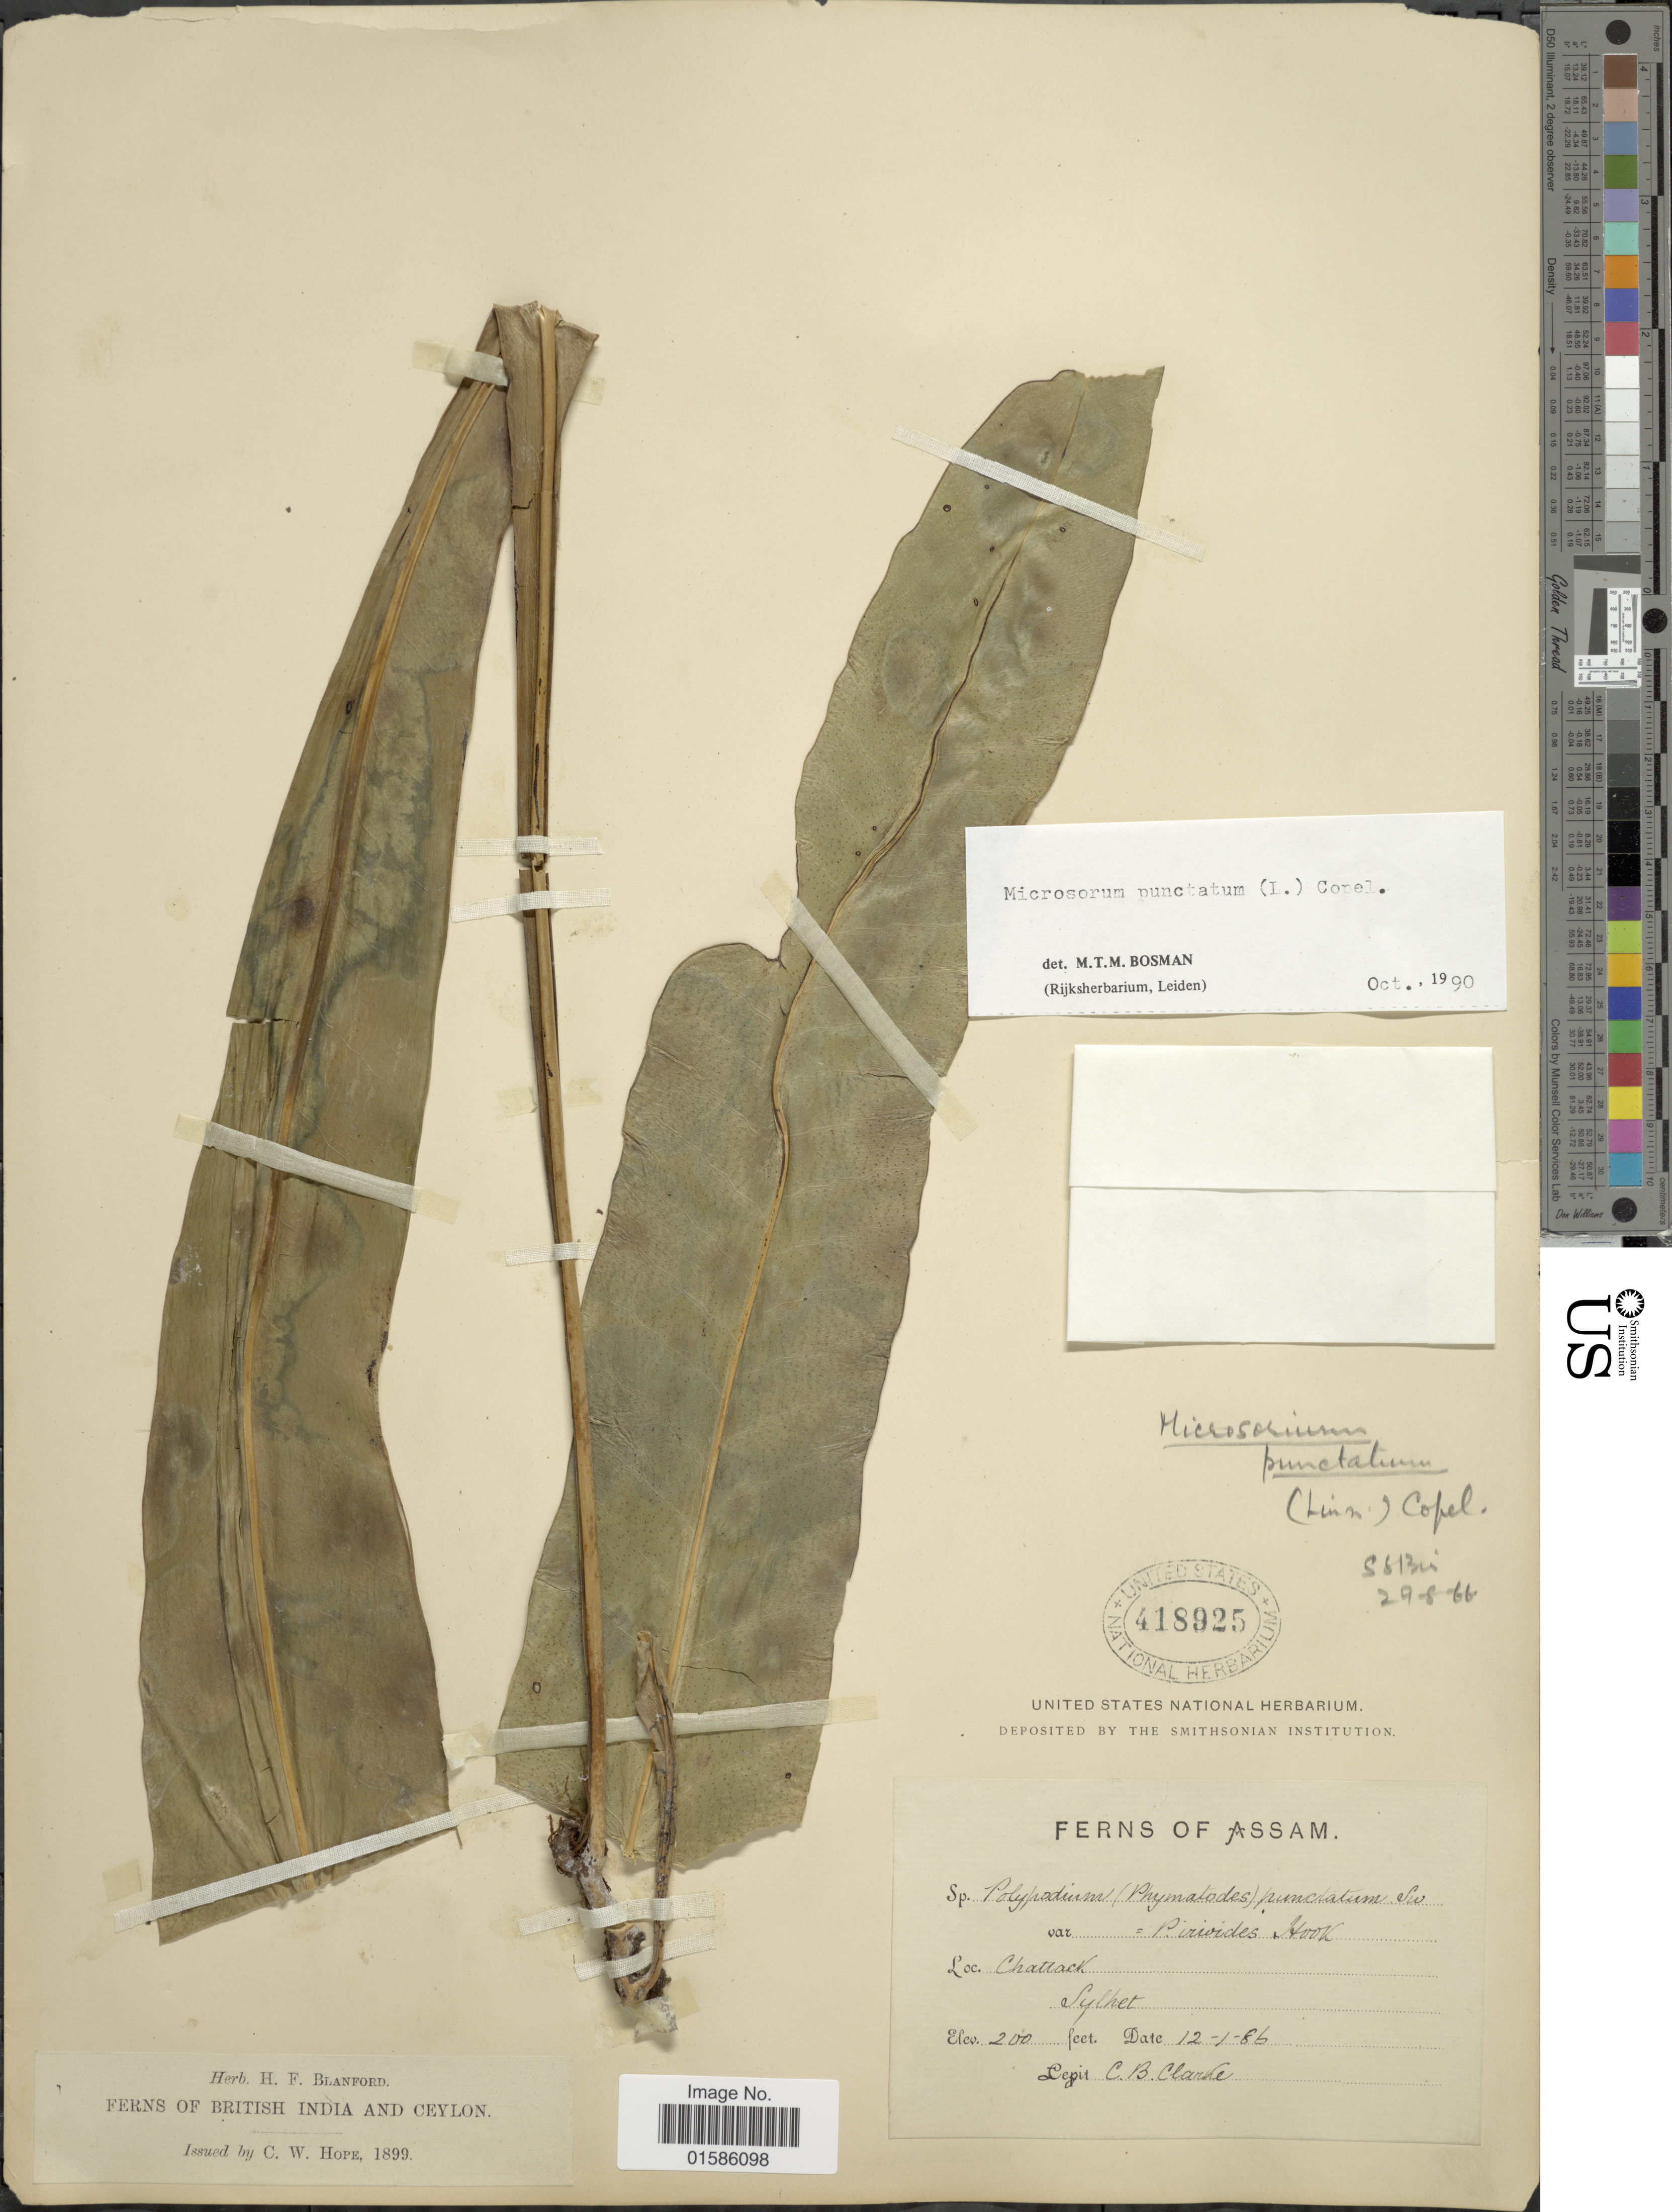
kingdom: Plantae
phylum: Tracheophyta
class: Polypodiopsida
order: Polypodiales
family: Polypodiaceae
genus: Microsorum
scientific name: Microsorum punctatum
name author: (L.) Copel.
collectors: C. B. Clarke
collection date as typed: Transcribed d/m/y: 12/1/86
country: Bangladesh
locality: Assam. Chattack, Sylhet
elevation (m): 61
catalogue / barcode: US 418925